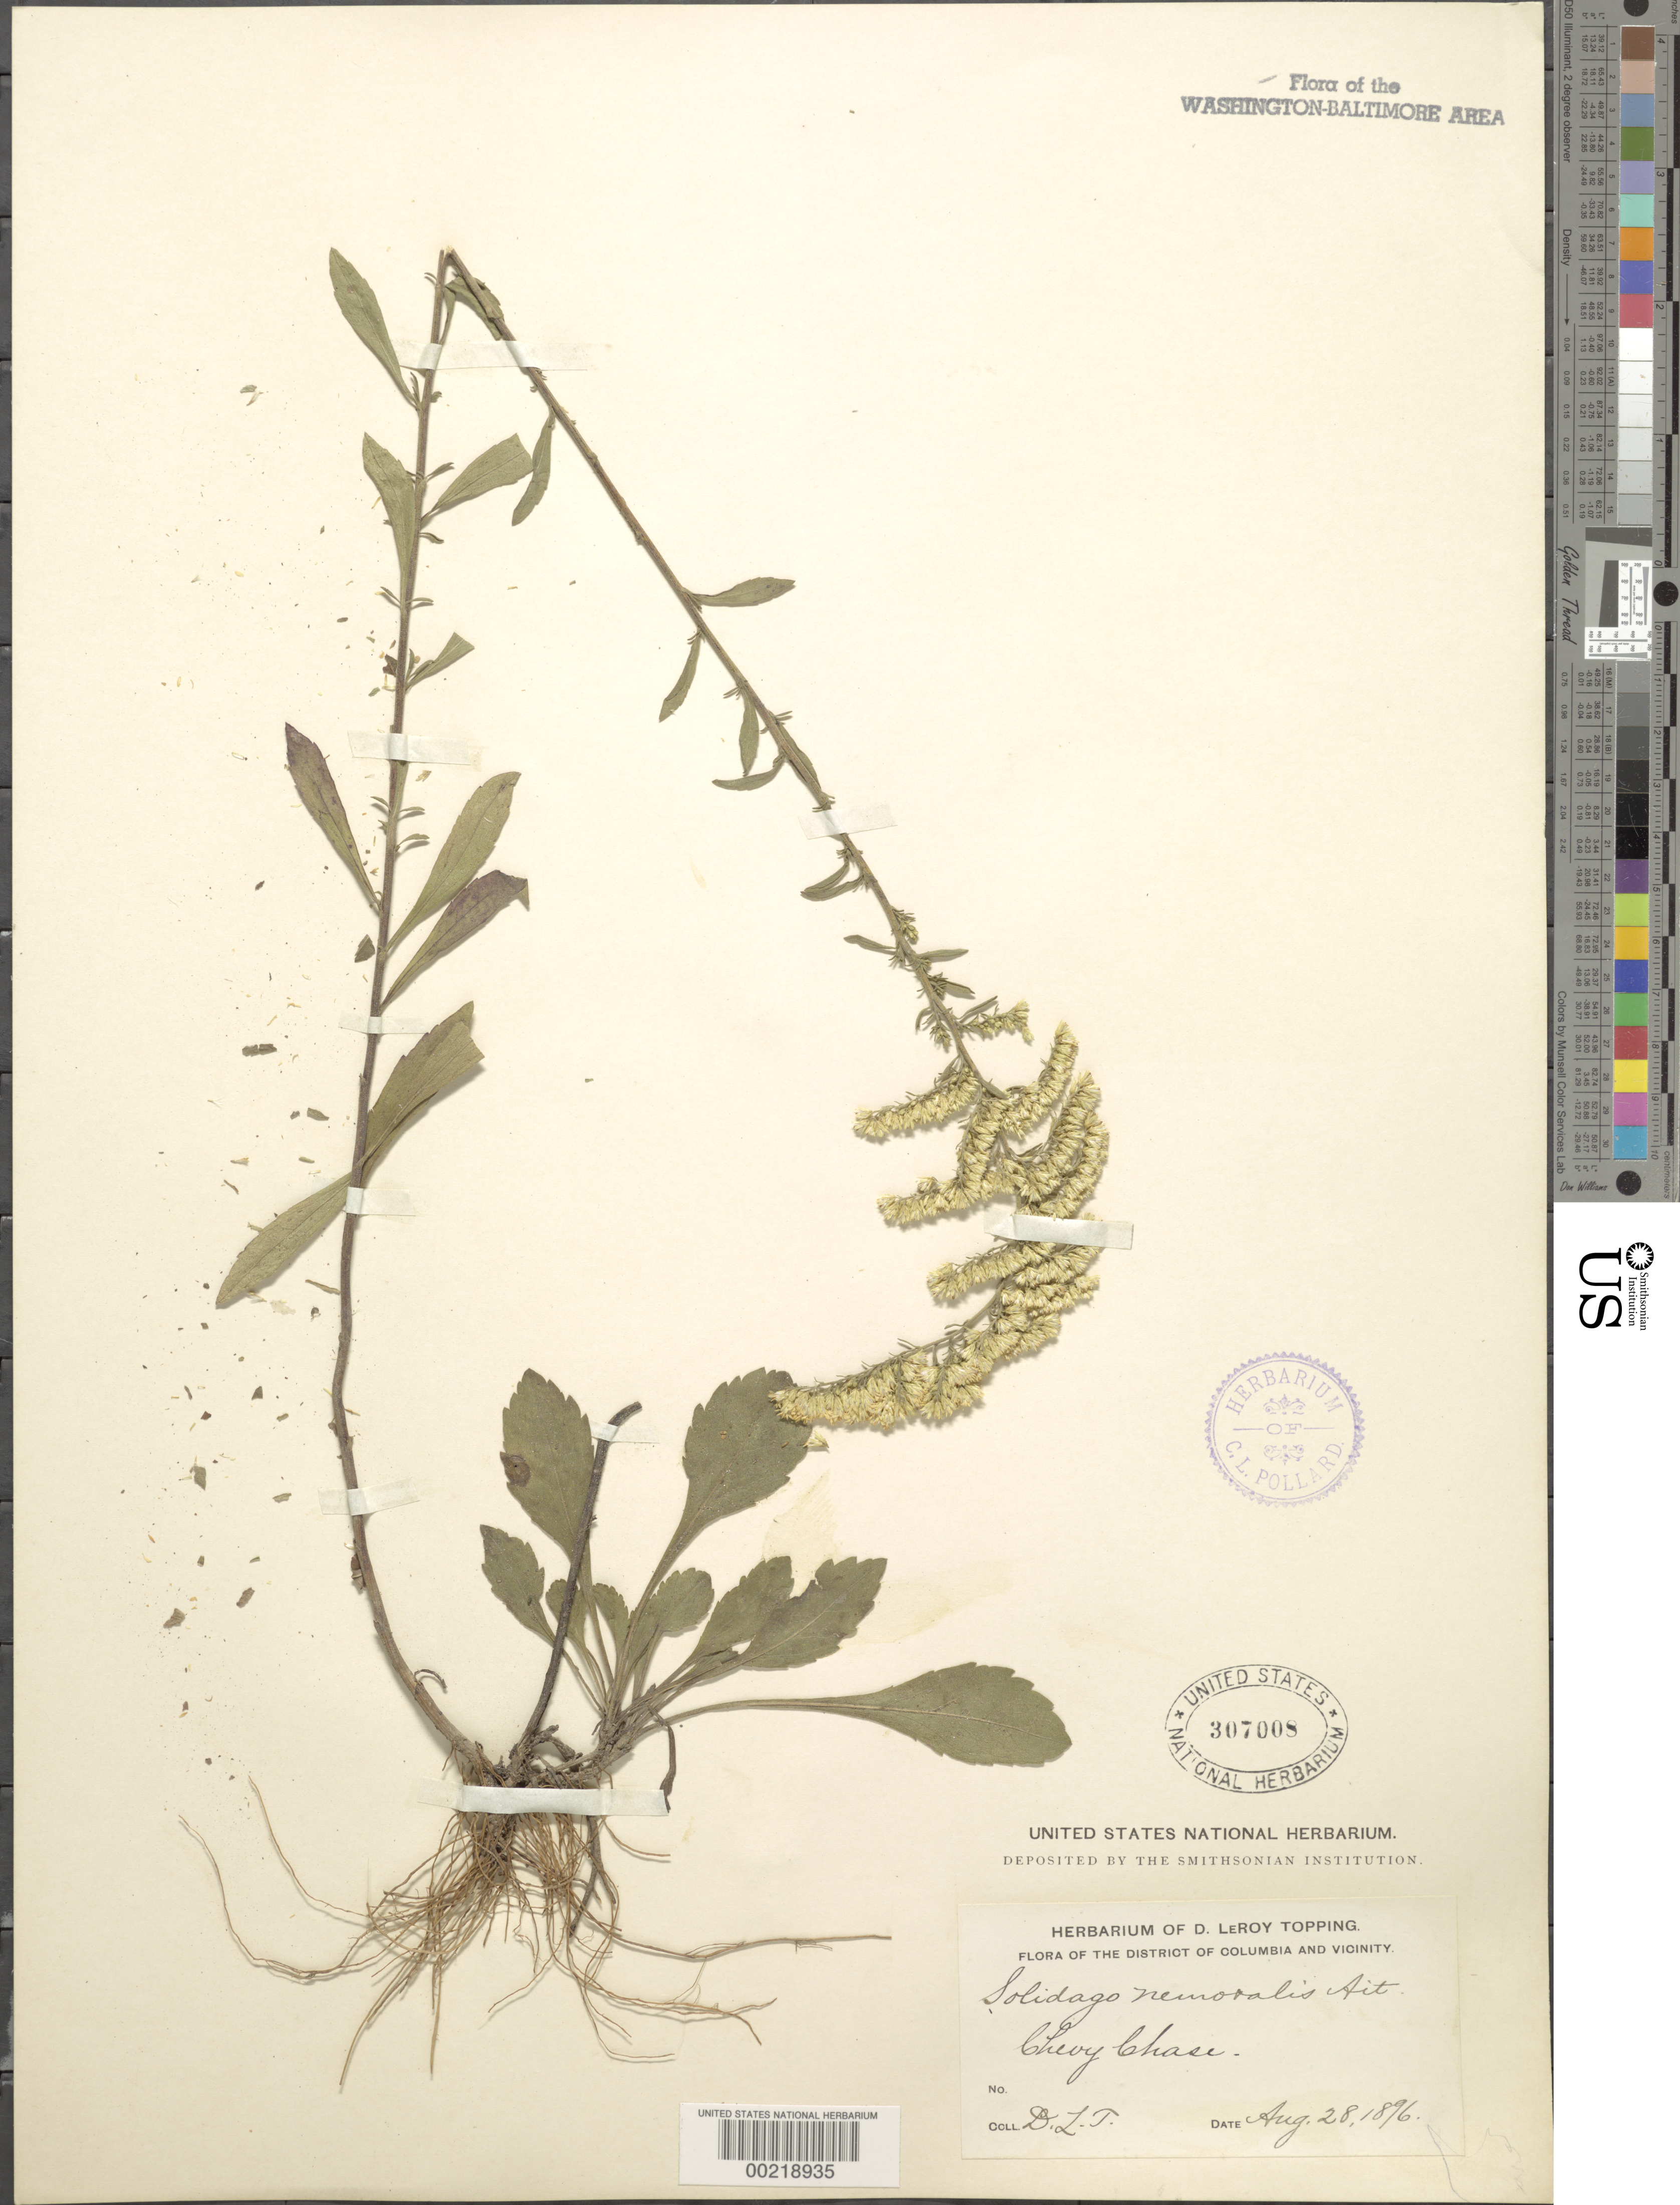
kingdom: Plantae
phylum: Tracheophyta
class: Magnoliopsida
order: Asterales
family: Asteraceae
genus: Solidago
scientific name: Solidago nemoralis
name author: Aiton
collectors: D. L. Topping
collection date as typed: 28 Aug 1896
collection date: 1896-08-28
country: United States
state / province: Maryland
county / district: Montgomery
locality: Chevy Chase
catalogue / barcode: US 307008